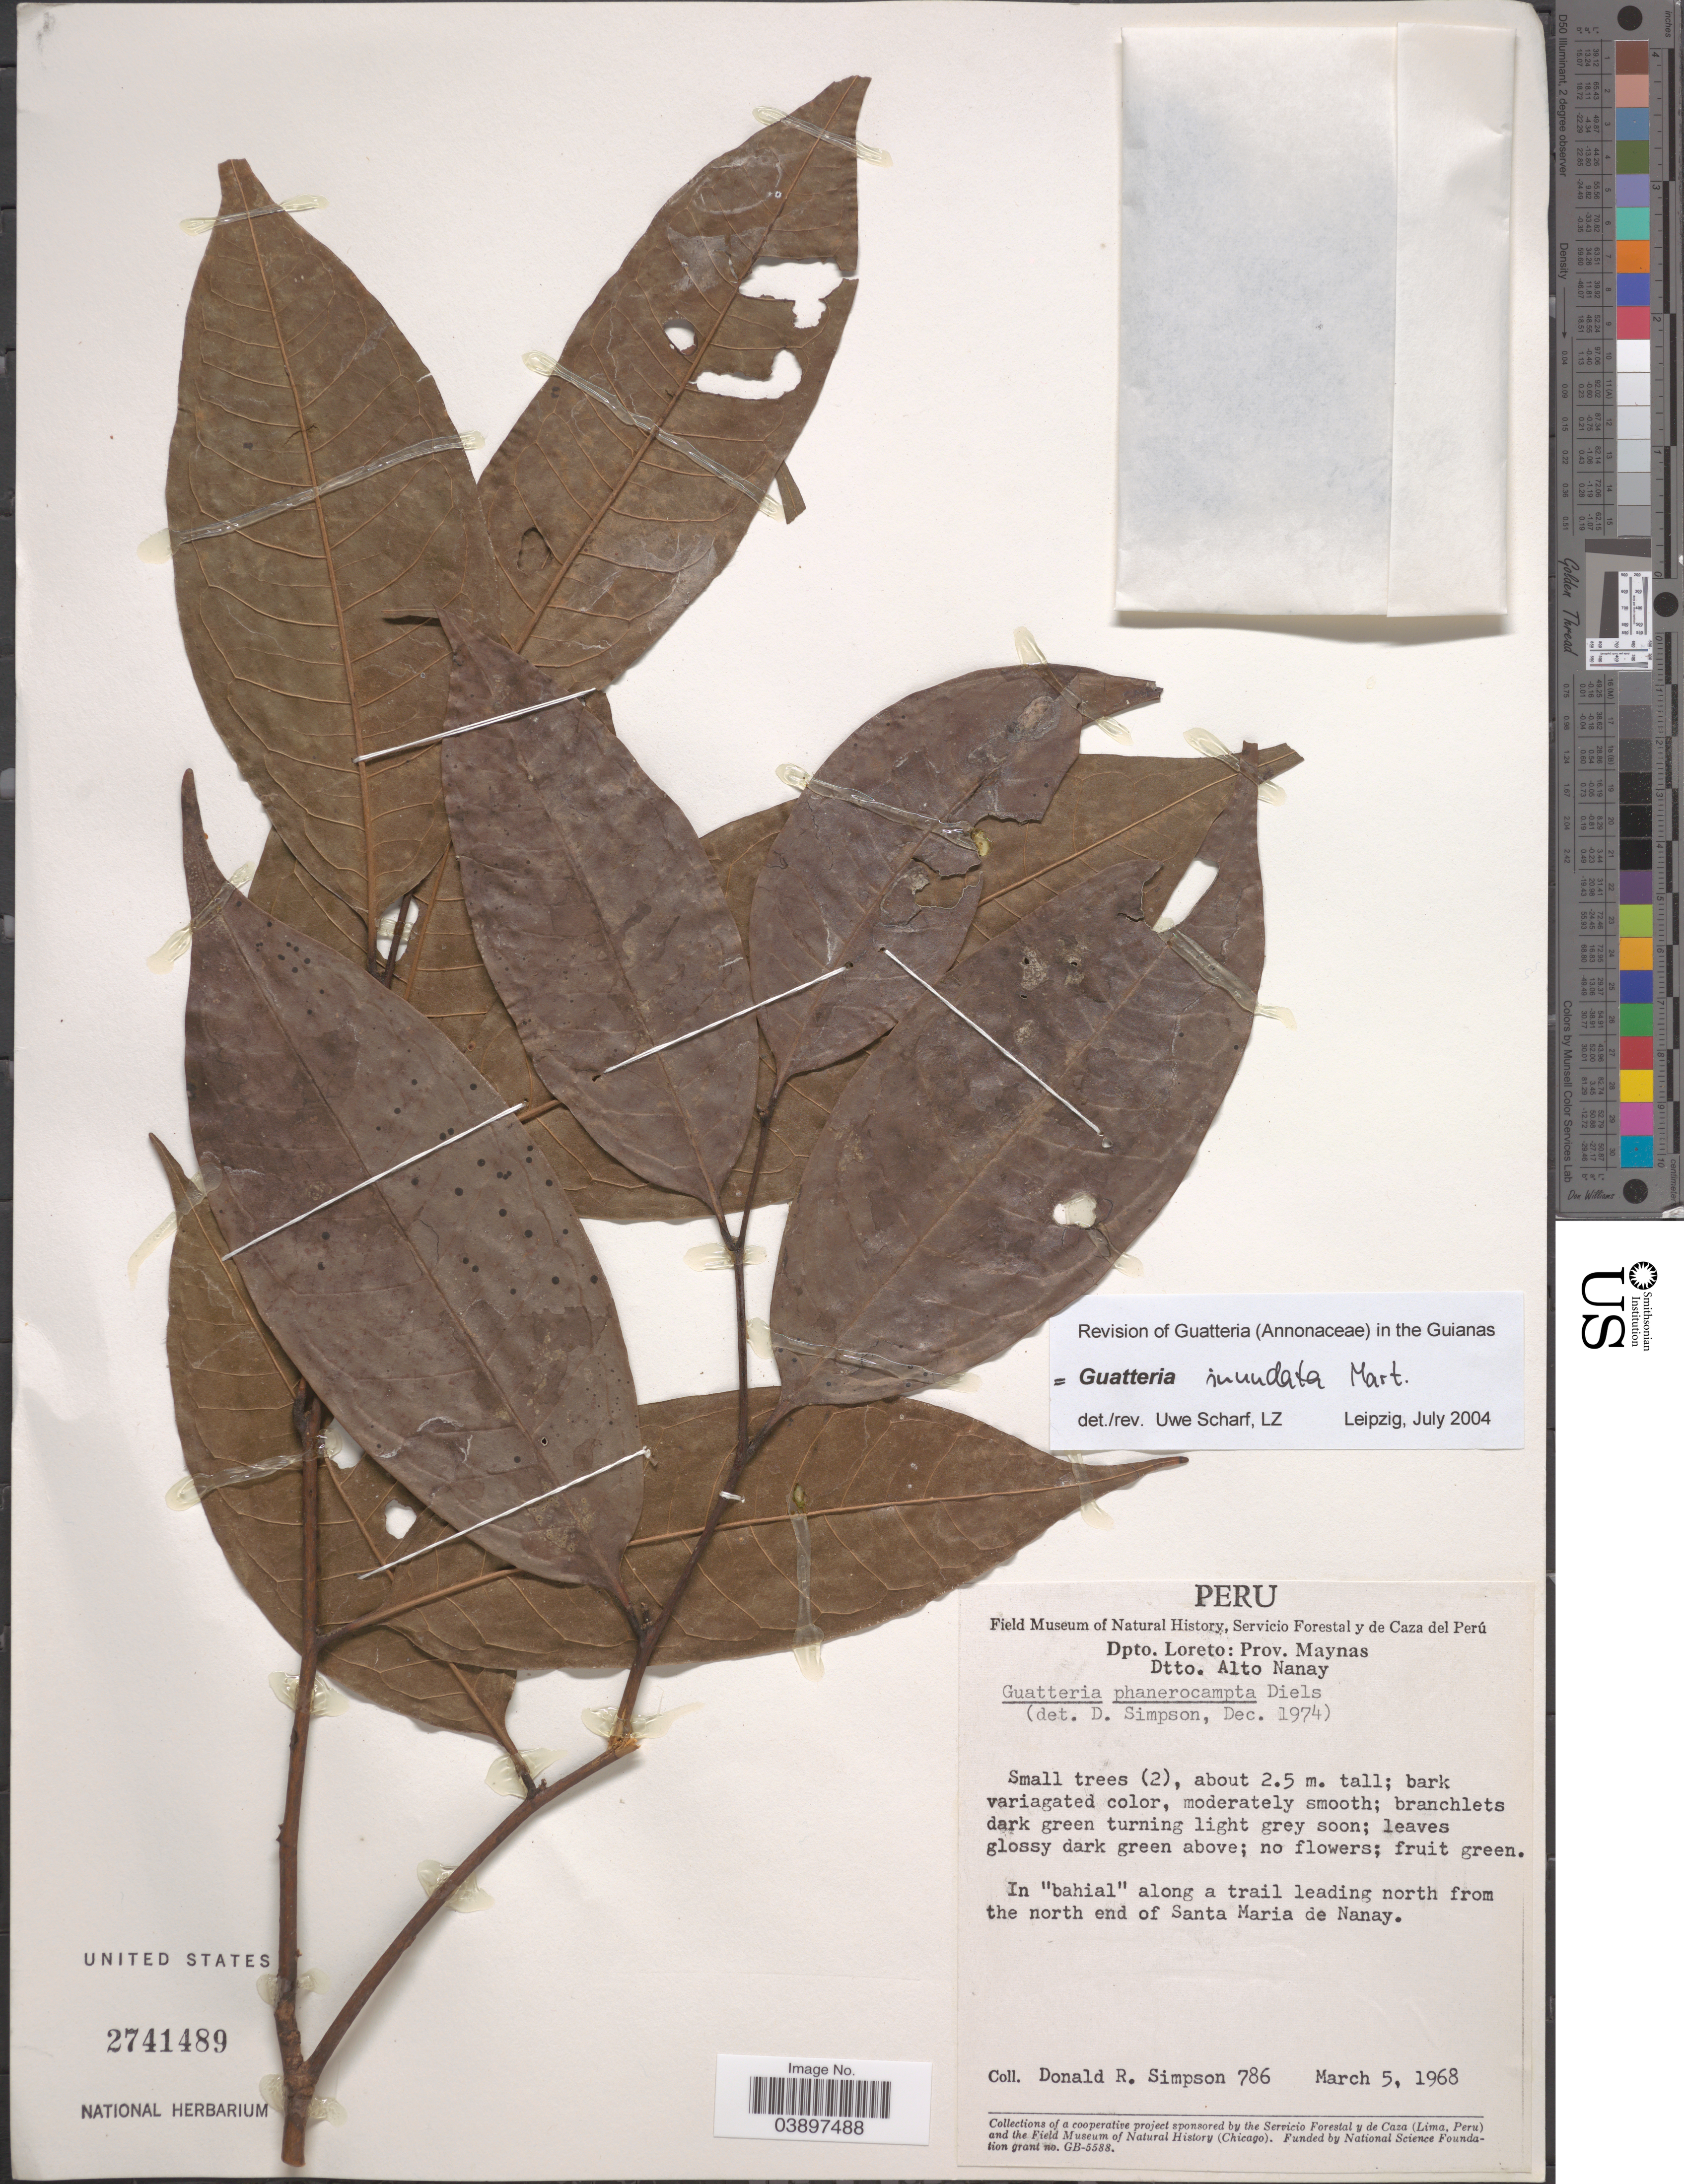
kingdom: Plantae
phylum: Tracheophyta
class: Magnoliopsida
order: Magnoliales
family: Annonaceae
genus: Guatteria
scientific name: Guatteria inundata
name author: Mart.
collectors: D. R. Simpson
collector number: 786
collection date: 1968-03-05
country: Peru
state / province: Loreto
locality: Dpto. Loreto: Prov. Maynas. Dtto. Alto Nanay. In 'bahial' along a trail leading north from the north end of Santa Maria de Nanay.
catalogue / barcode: US 2741489